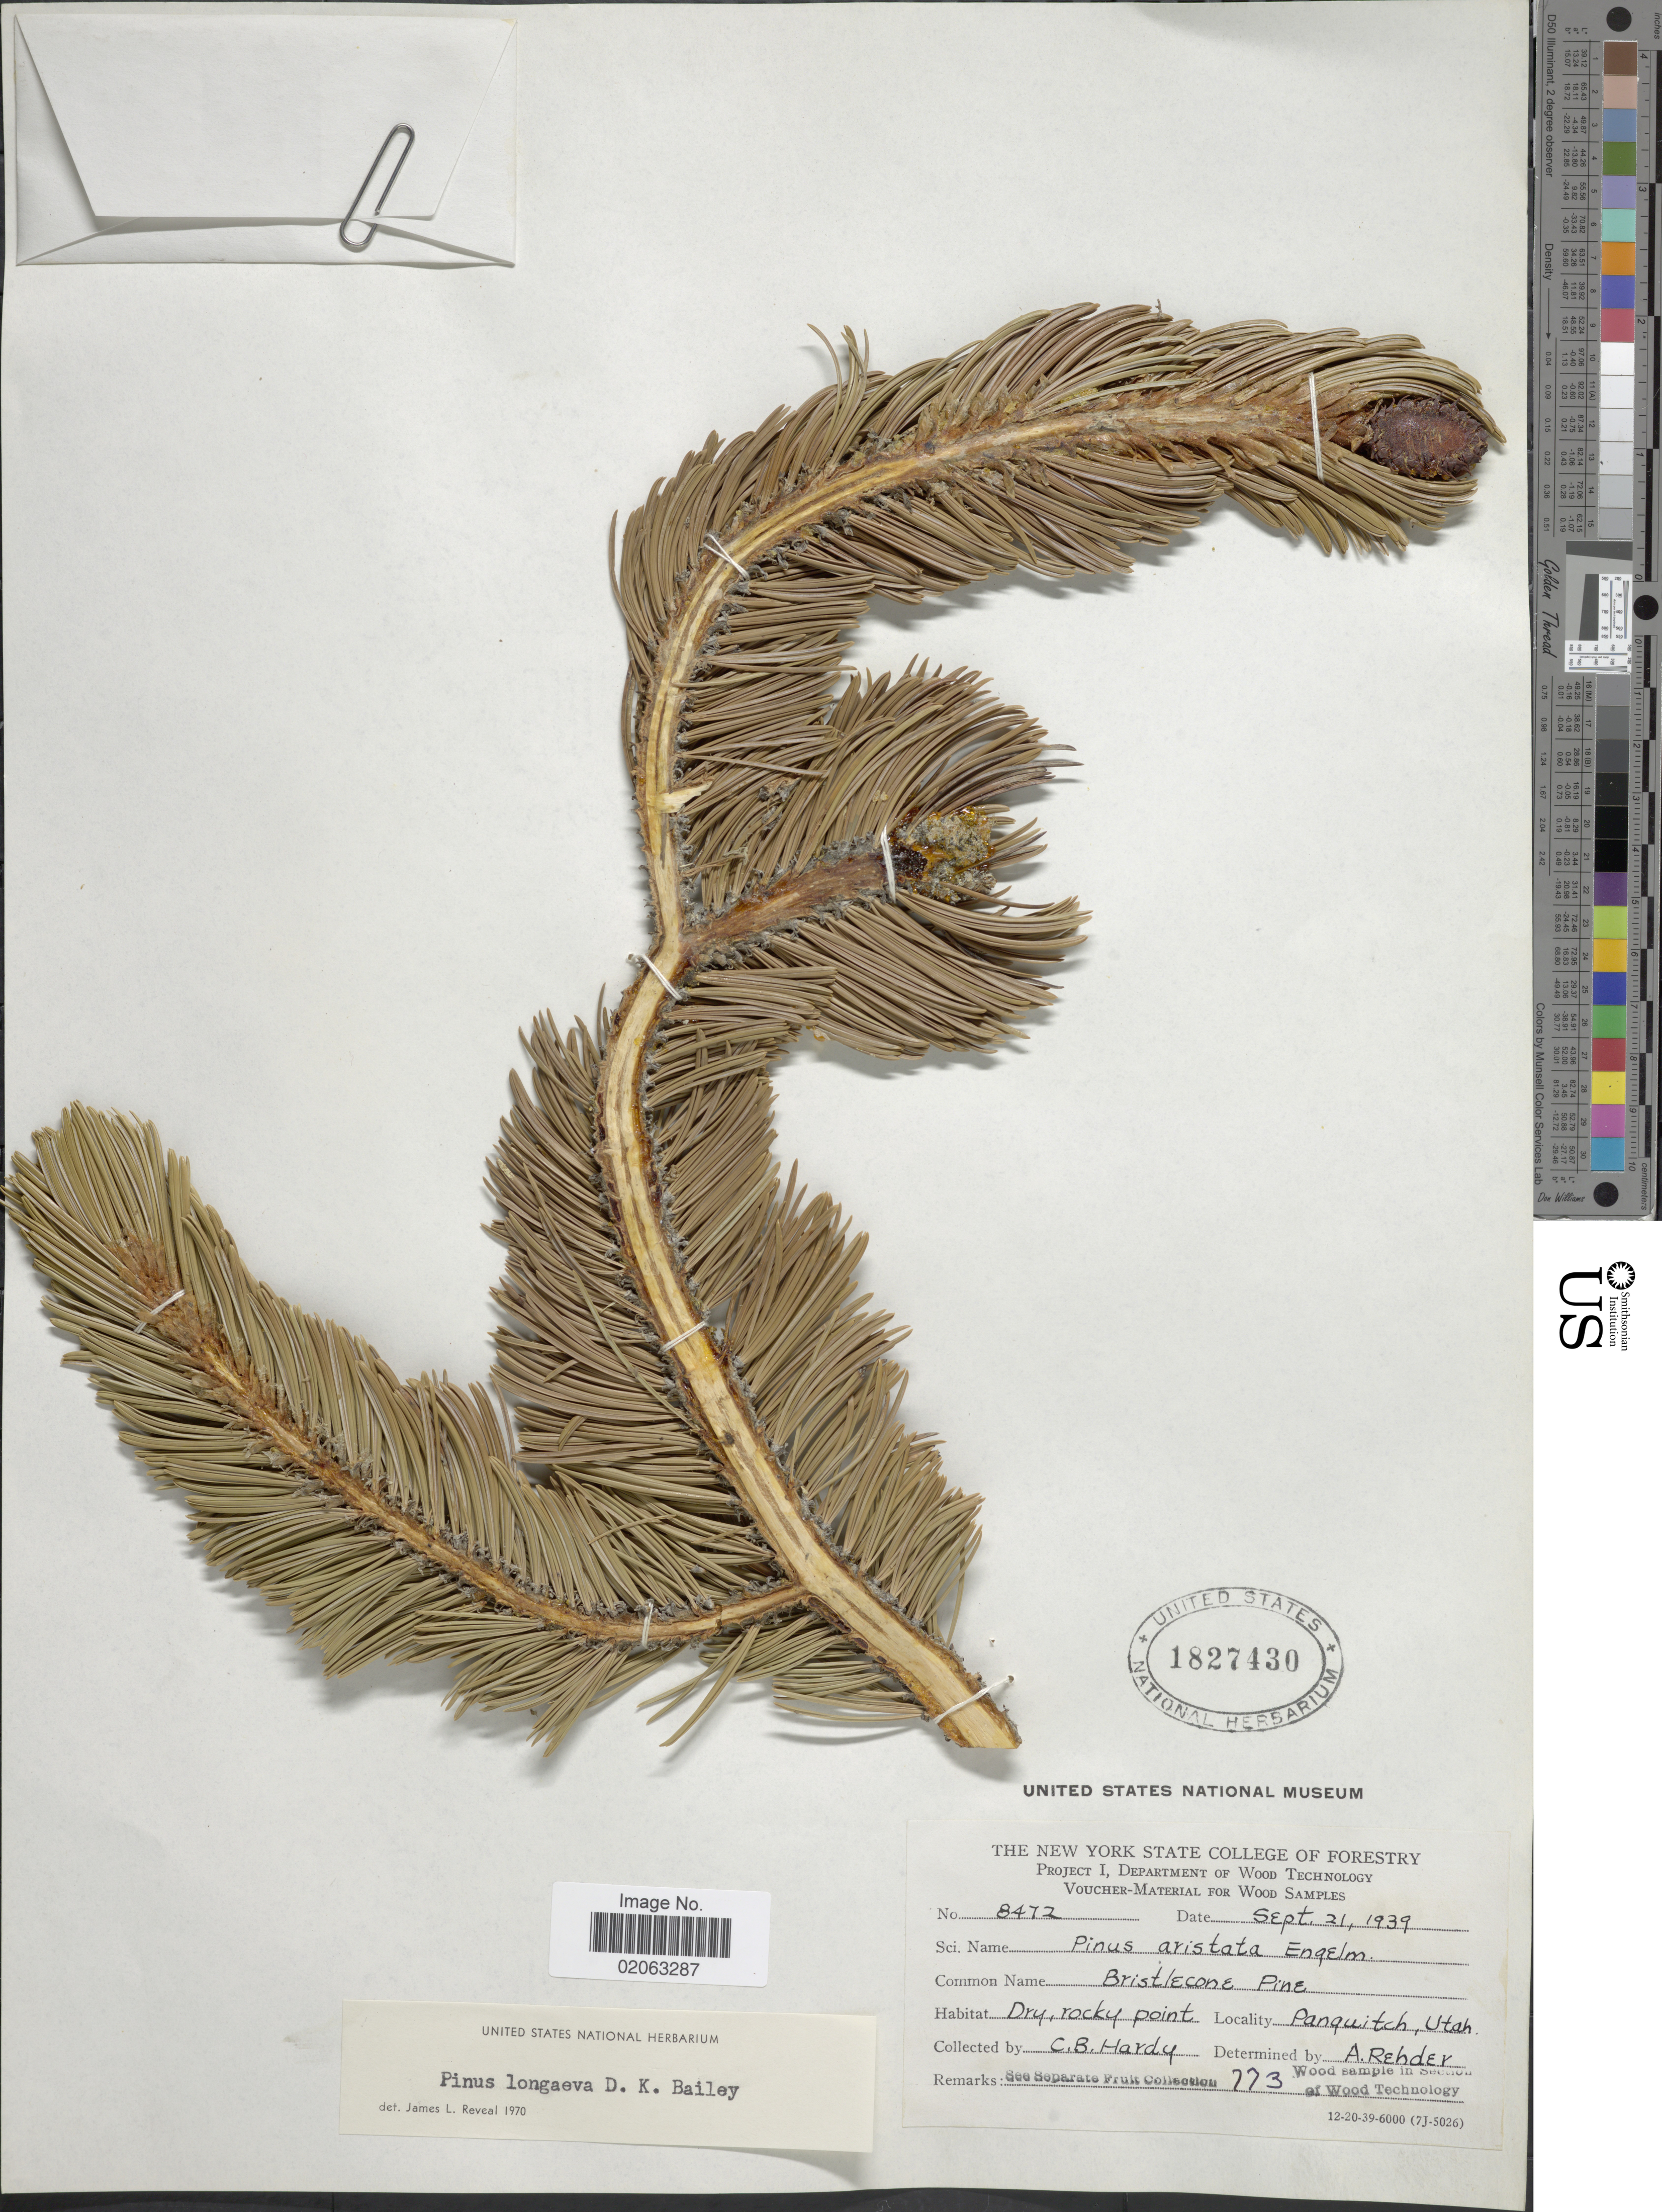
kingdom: Plantae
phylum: Tracheophyta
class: Pinopsida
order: Pinales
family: Pinaceae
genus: Pinus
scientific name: Pinus aristata var. longaeva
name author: (D.K. Bailey) Little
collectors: C. Hardy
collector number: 8472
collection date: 1939-09-21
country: United States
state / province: Utah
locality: Bristlecone Pine, Panquitch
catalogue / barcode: US 1827430